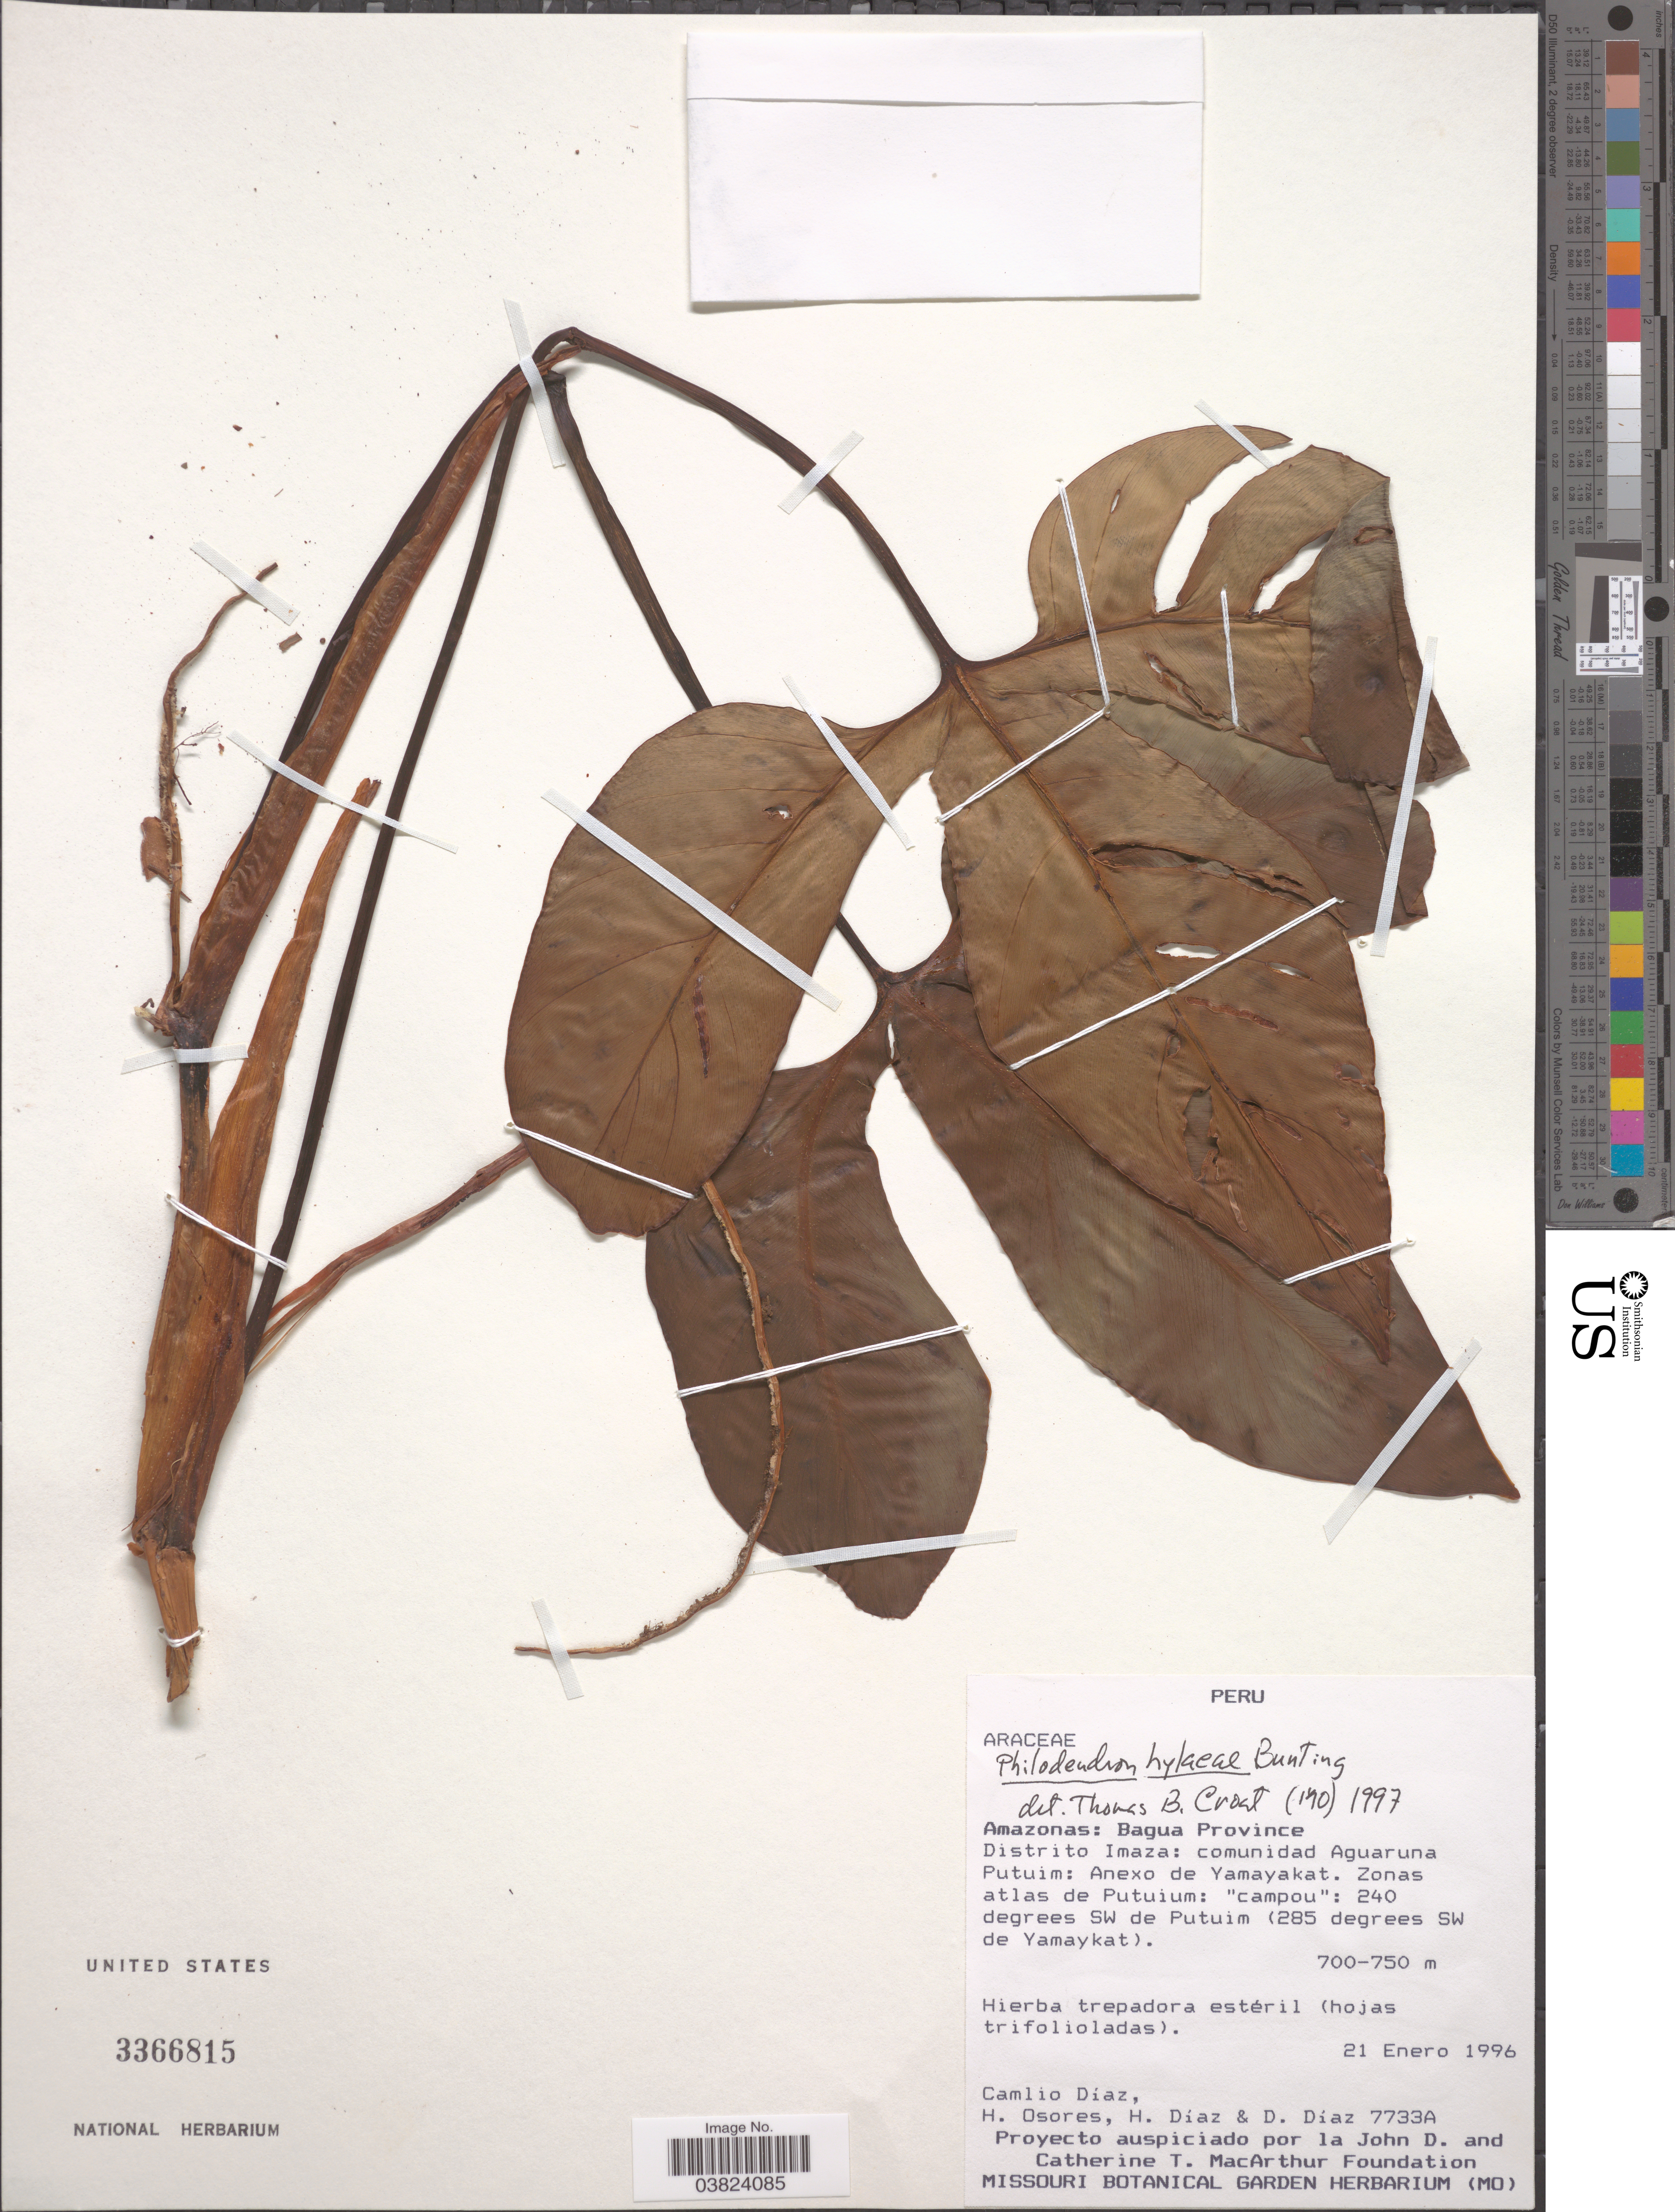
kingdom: Plantae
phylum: Tracheophyta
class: Liliopsida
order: Alismatales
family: Araceae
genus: Philodendron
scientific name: Philodendron hylaeae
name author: G.S. Bunting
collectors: C. Díaz, H. Osores, H. Díaz & D. Díaz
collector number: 7733A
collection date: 1996-01-21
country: Peru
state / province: Amazonas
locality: Bagua Province. Distrito Imaza: comunidad Aguaruna Putuim: Anexo de Yamayakat. Zonas atlas de Putuim: "campou": 240 degrees SW de Putuim (285 degreed SW de Yamaykat).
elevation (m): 700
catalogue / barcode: US 3366815